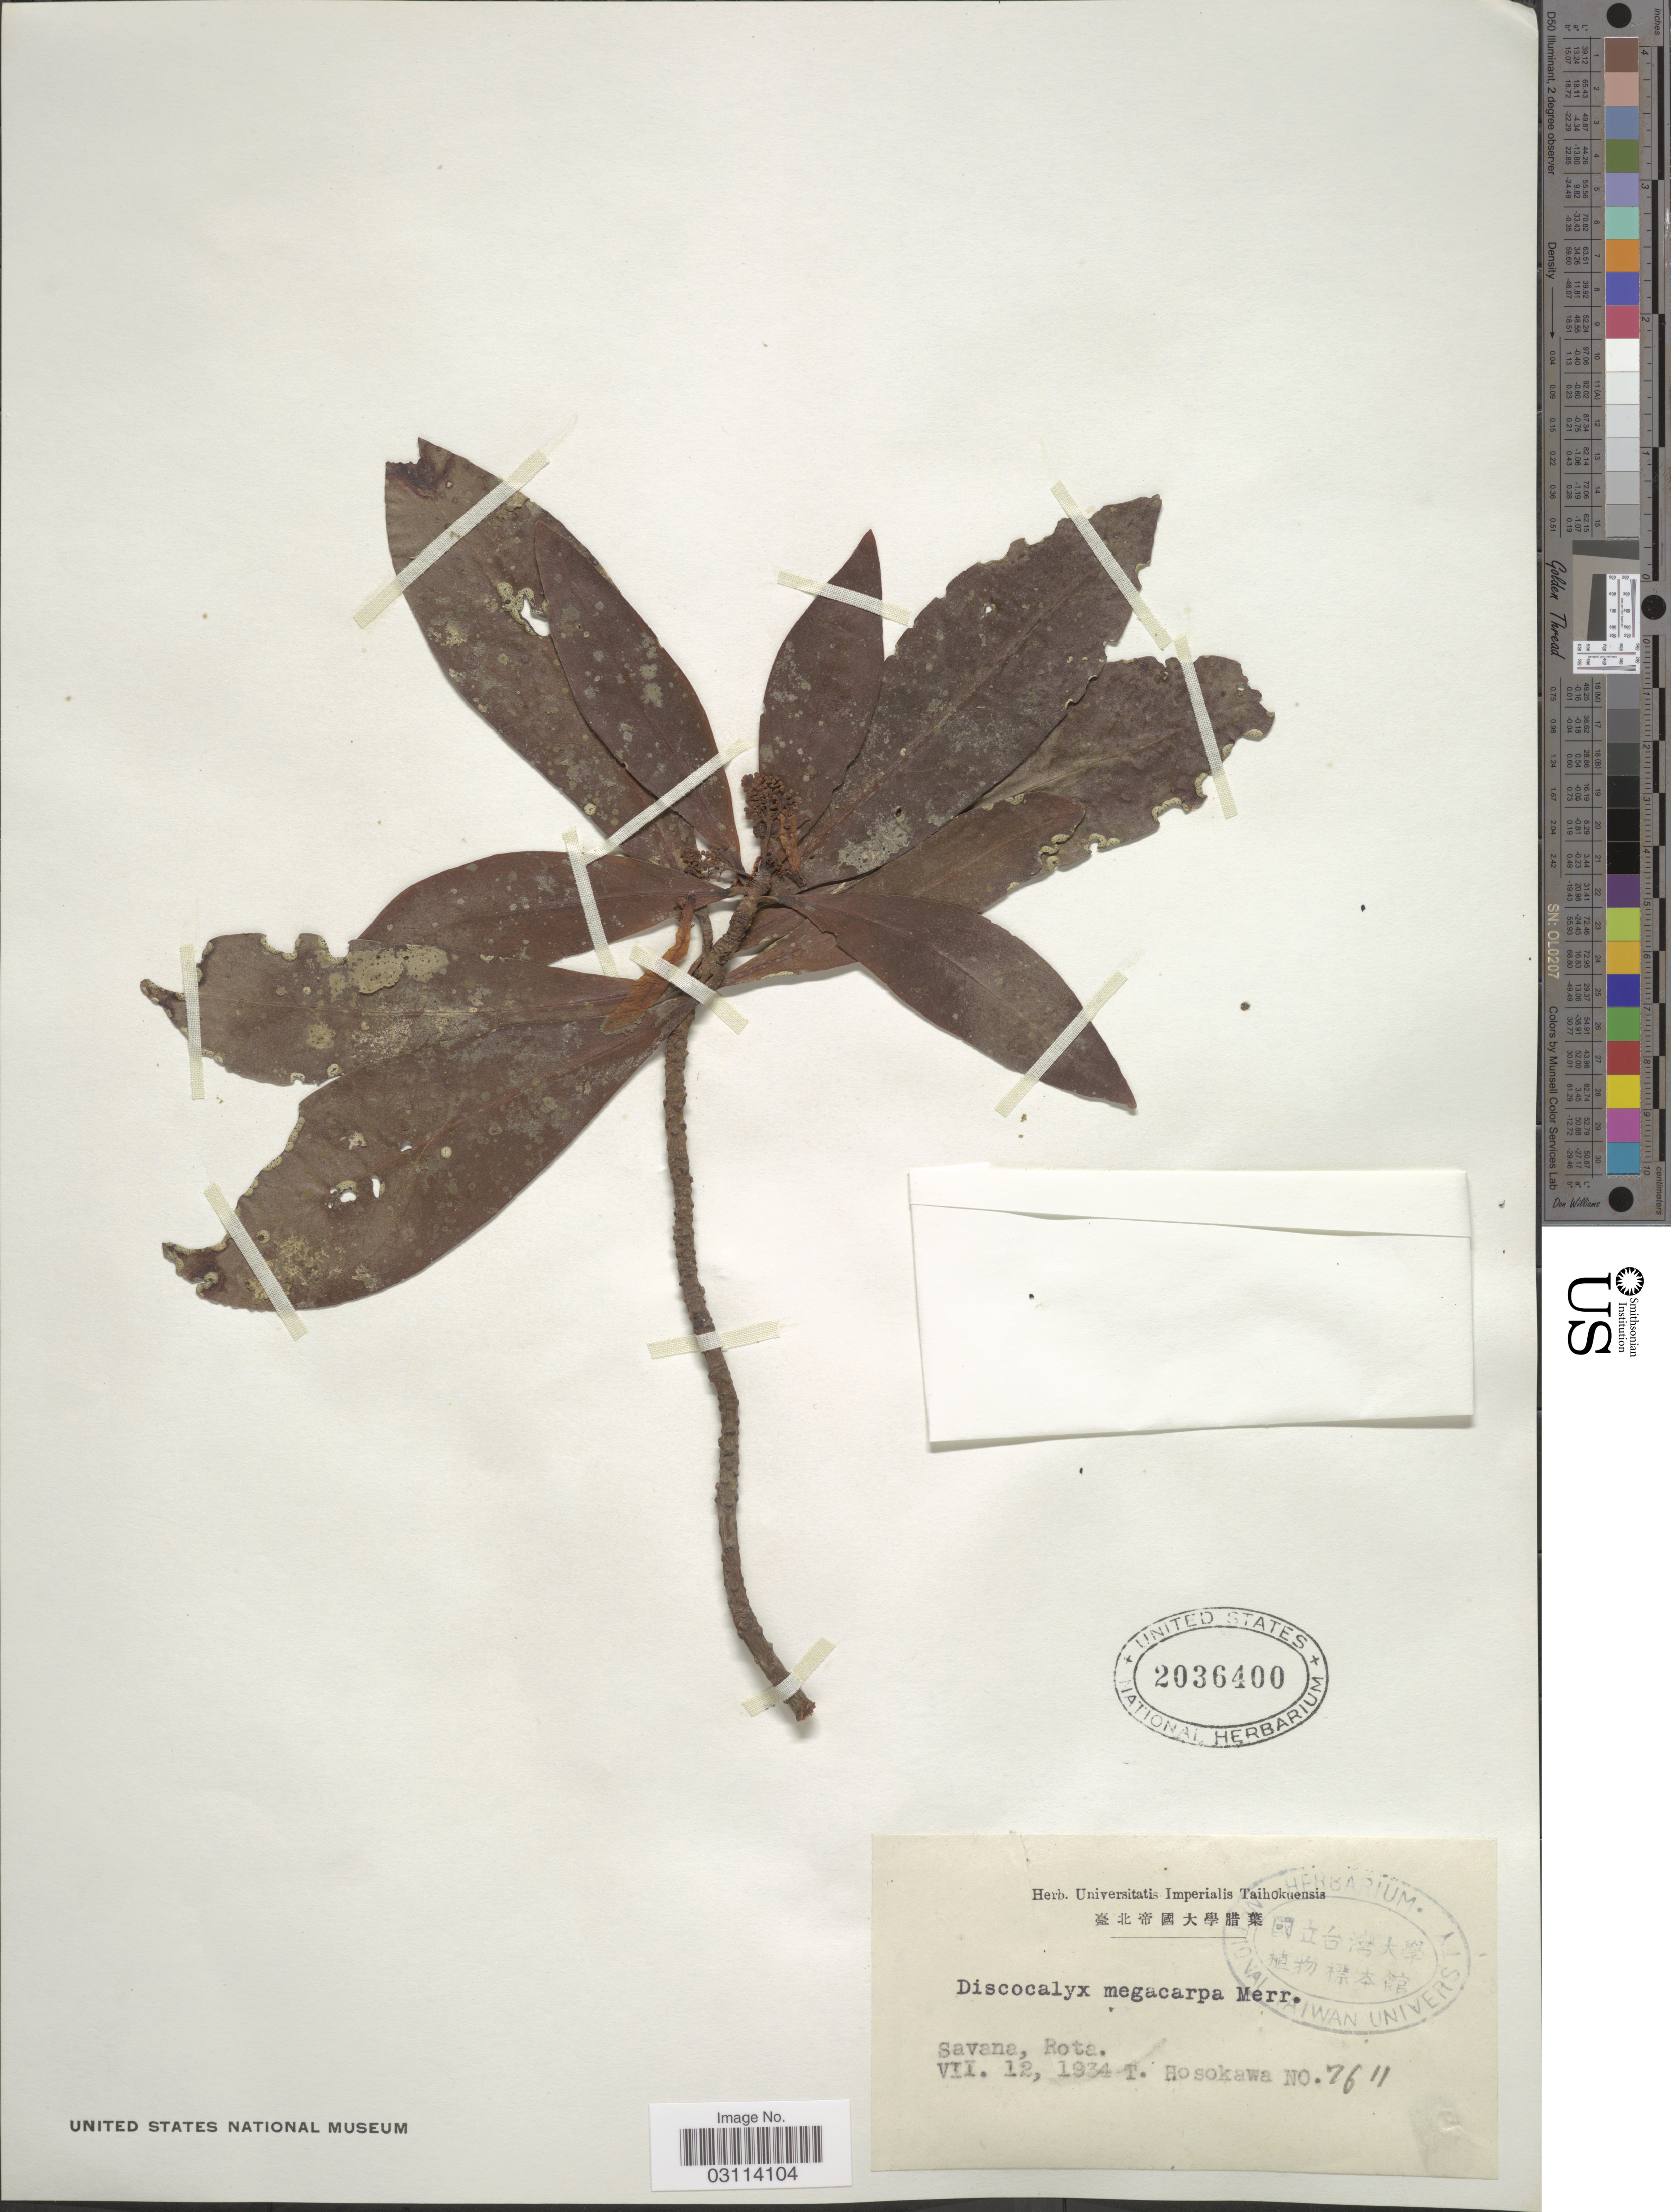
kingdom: Plantae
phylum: Tracheophyta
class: Magnoliopsida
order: Ericales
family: Primulaceae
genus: Discocalyx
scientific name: Discocalyx megacarpa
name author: Merr.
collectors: T. Hosokawa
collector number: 7611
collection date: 1934-07-12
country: Northern Mariana Islands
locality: Savana, Rota.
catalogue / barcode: US 2036400